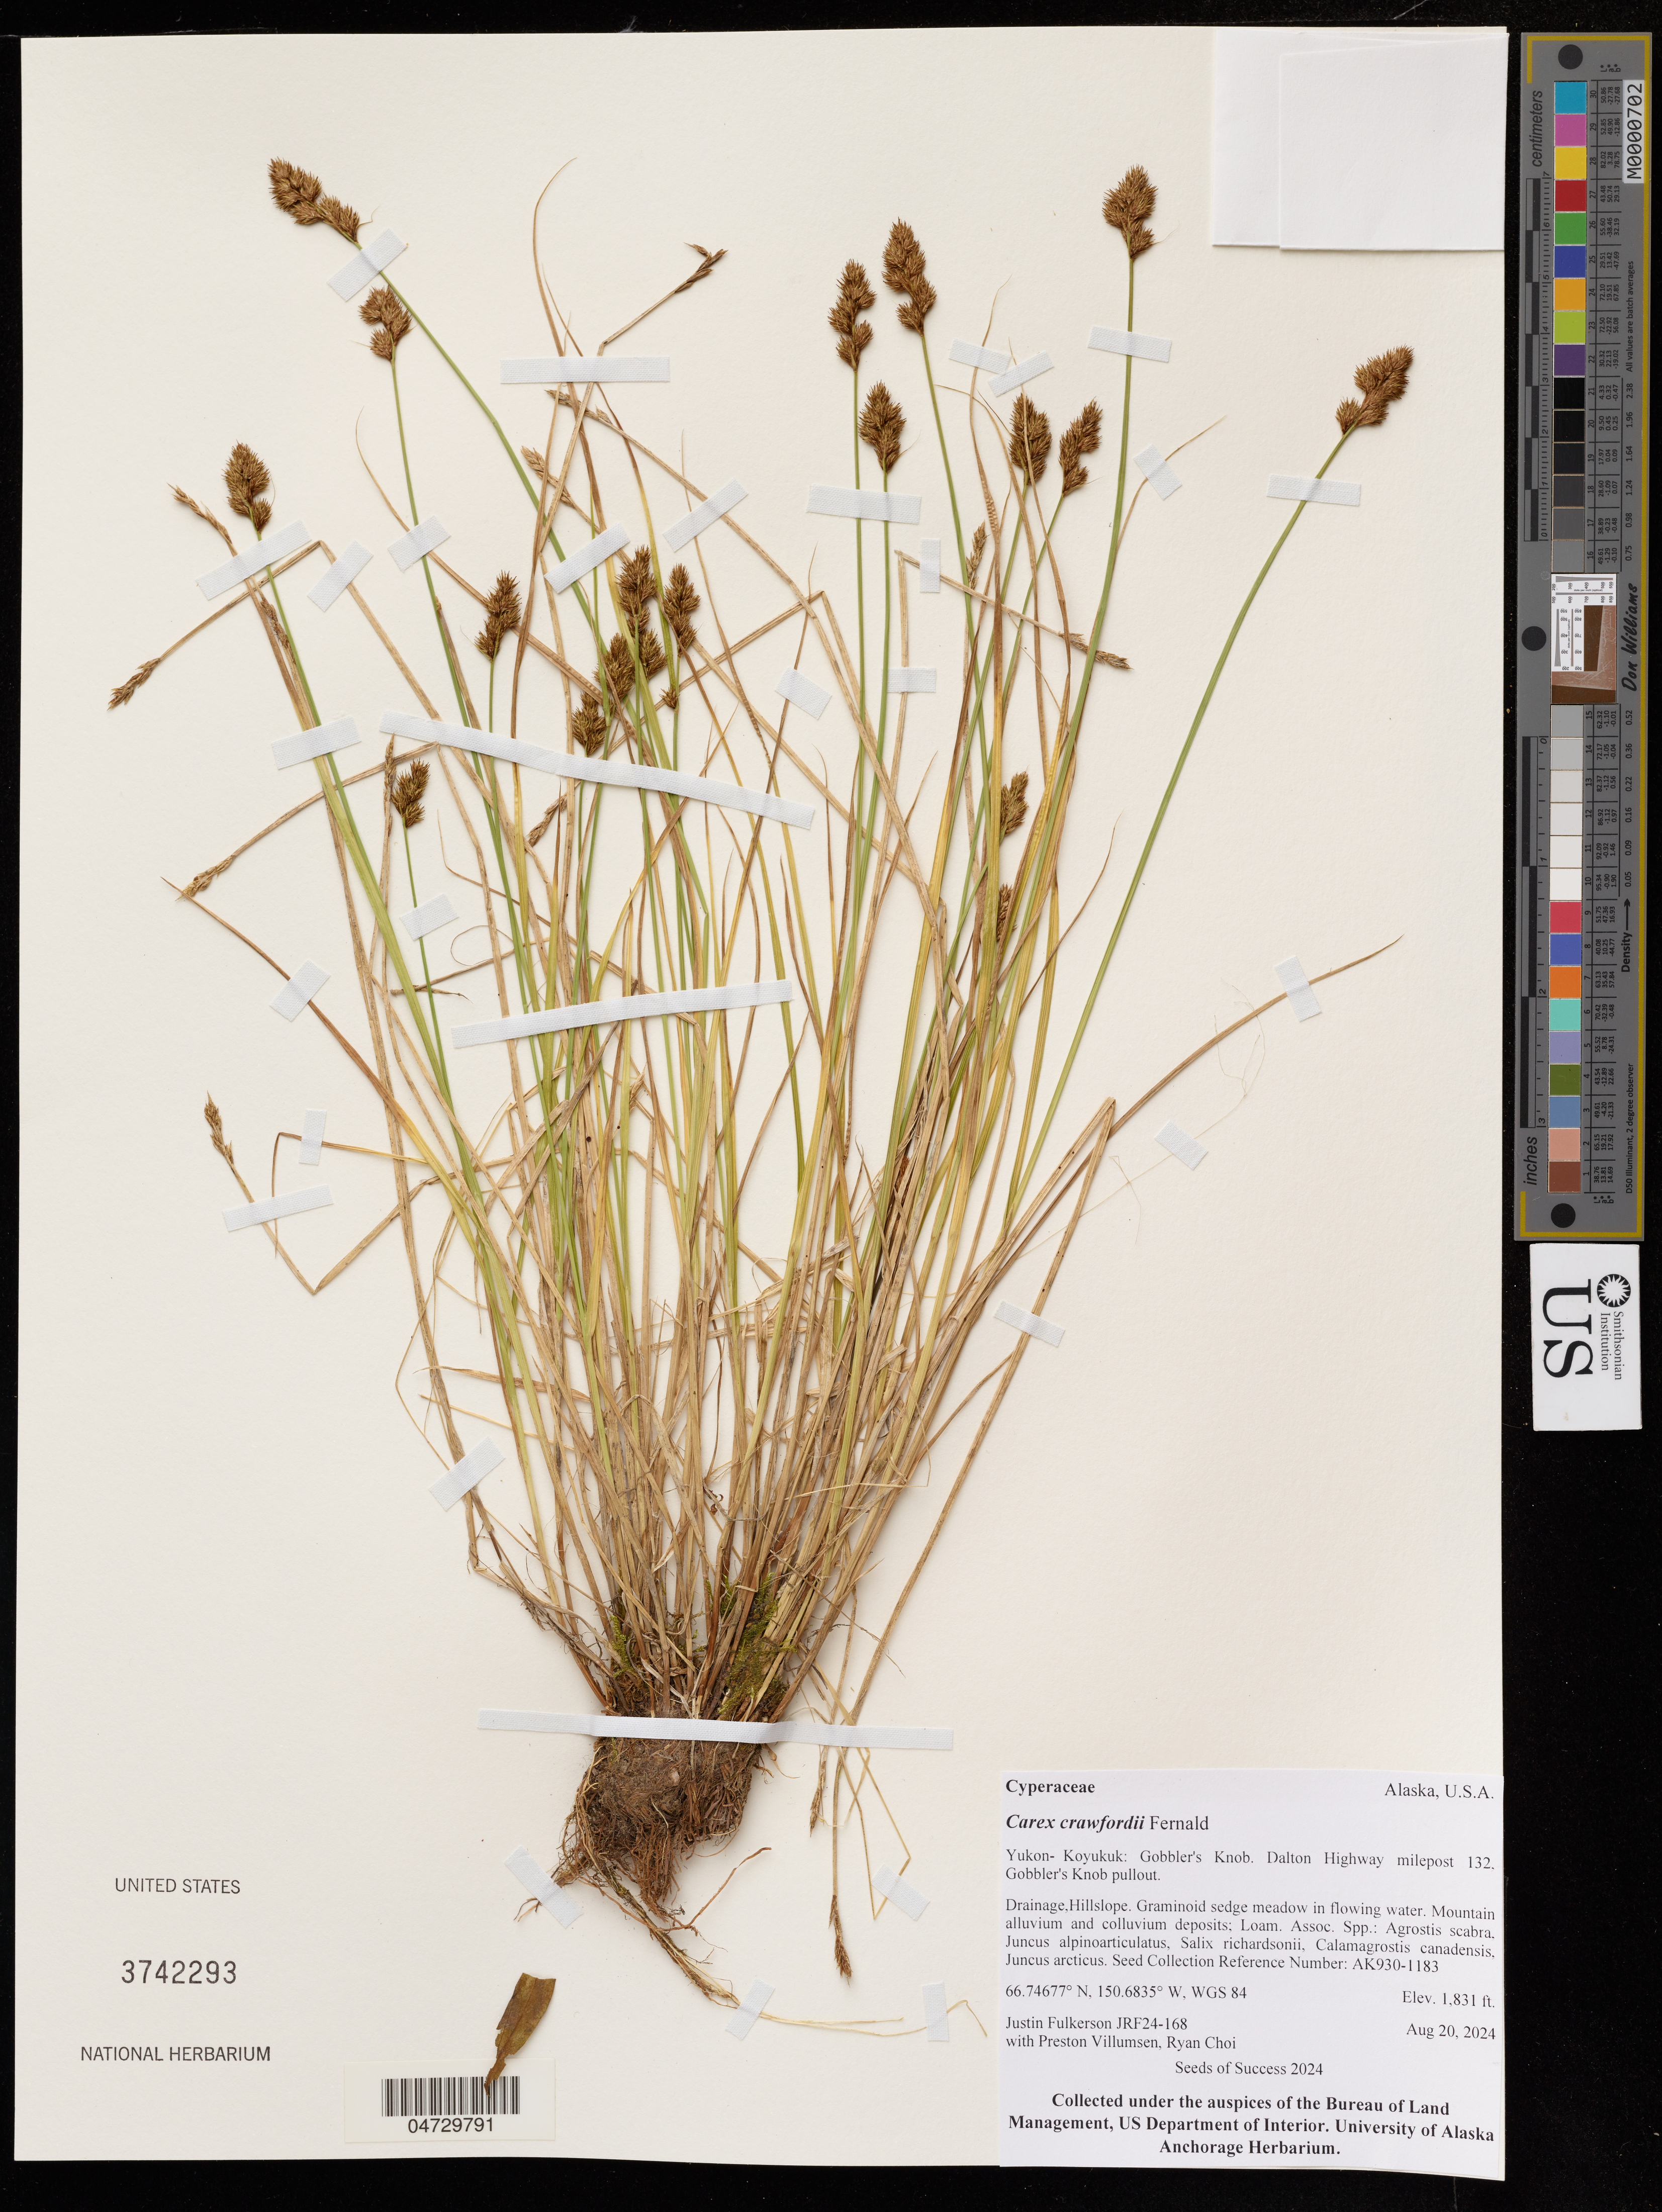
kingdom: Plantae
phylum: Tracheophyta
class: Liliopsida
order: Poales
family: Cyperaceae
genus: Carex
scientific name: Carex crawfordii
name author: Fernald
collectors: J. Fulkerson, P. Villumsen & R. Choi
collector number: JRF24-168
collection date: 2024-08-20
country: United States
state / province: Alaska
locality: Yukon- Koyukuk: Gobbler's Knob. Dalton Highway milepost 132. Gobbler's Knob pullout. WGS 84.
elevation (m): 558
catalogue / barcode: US 3742293